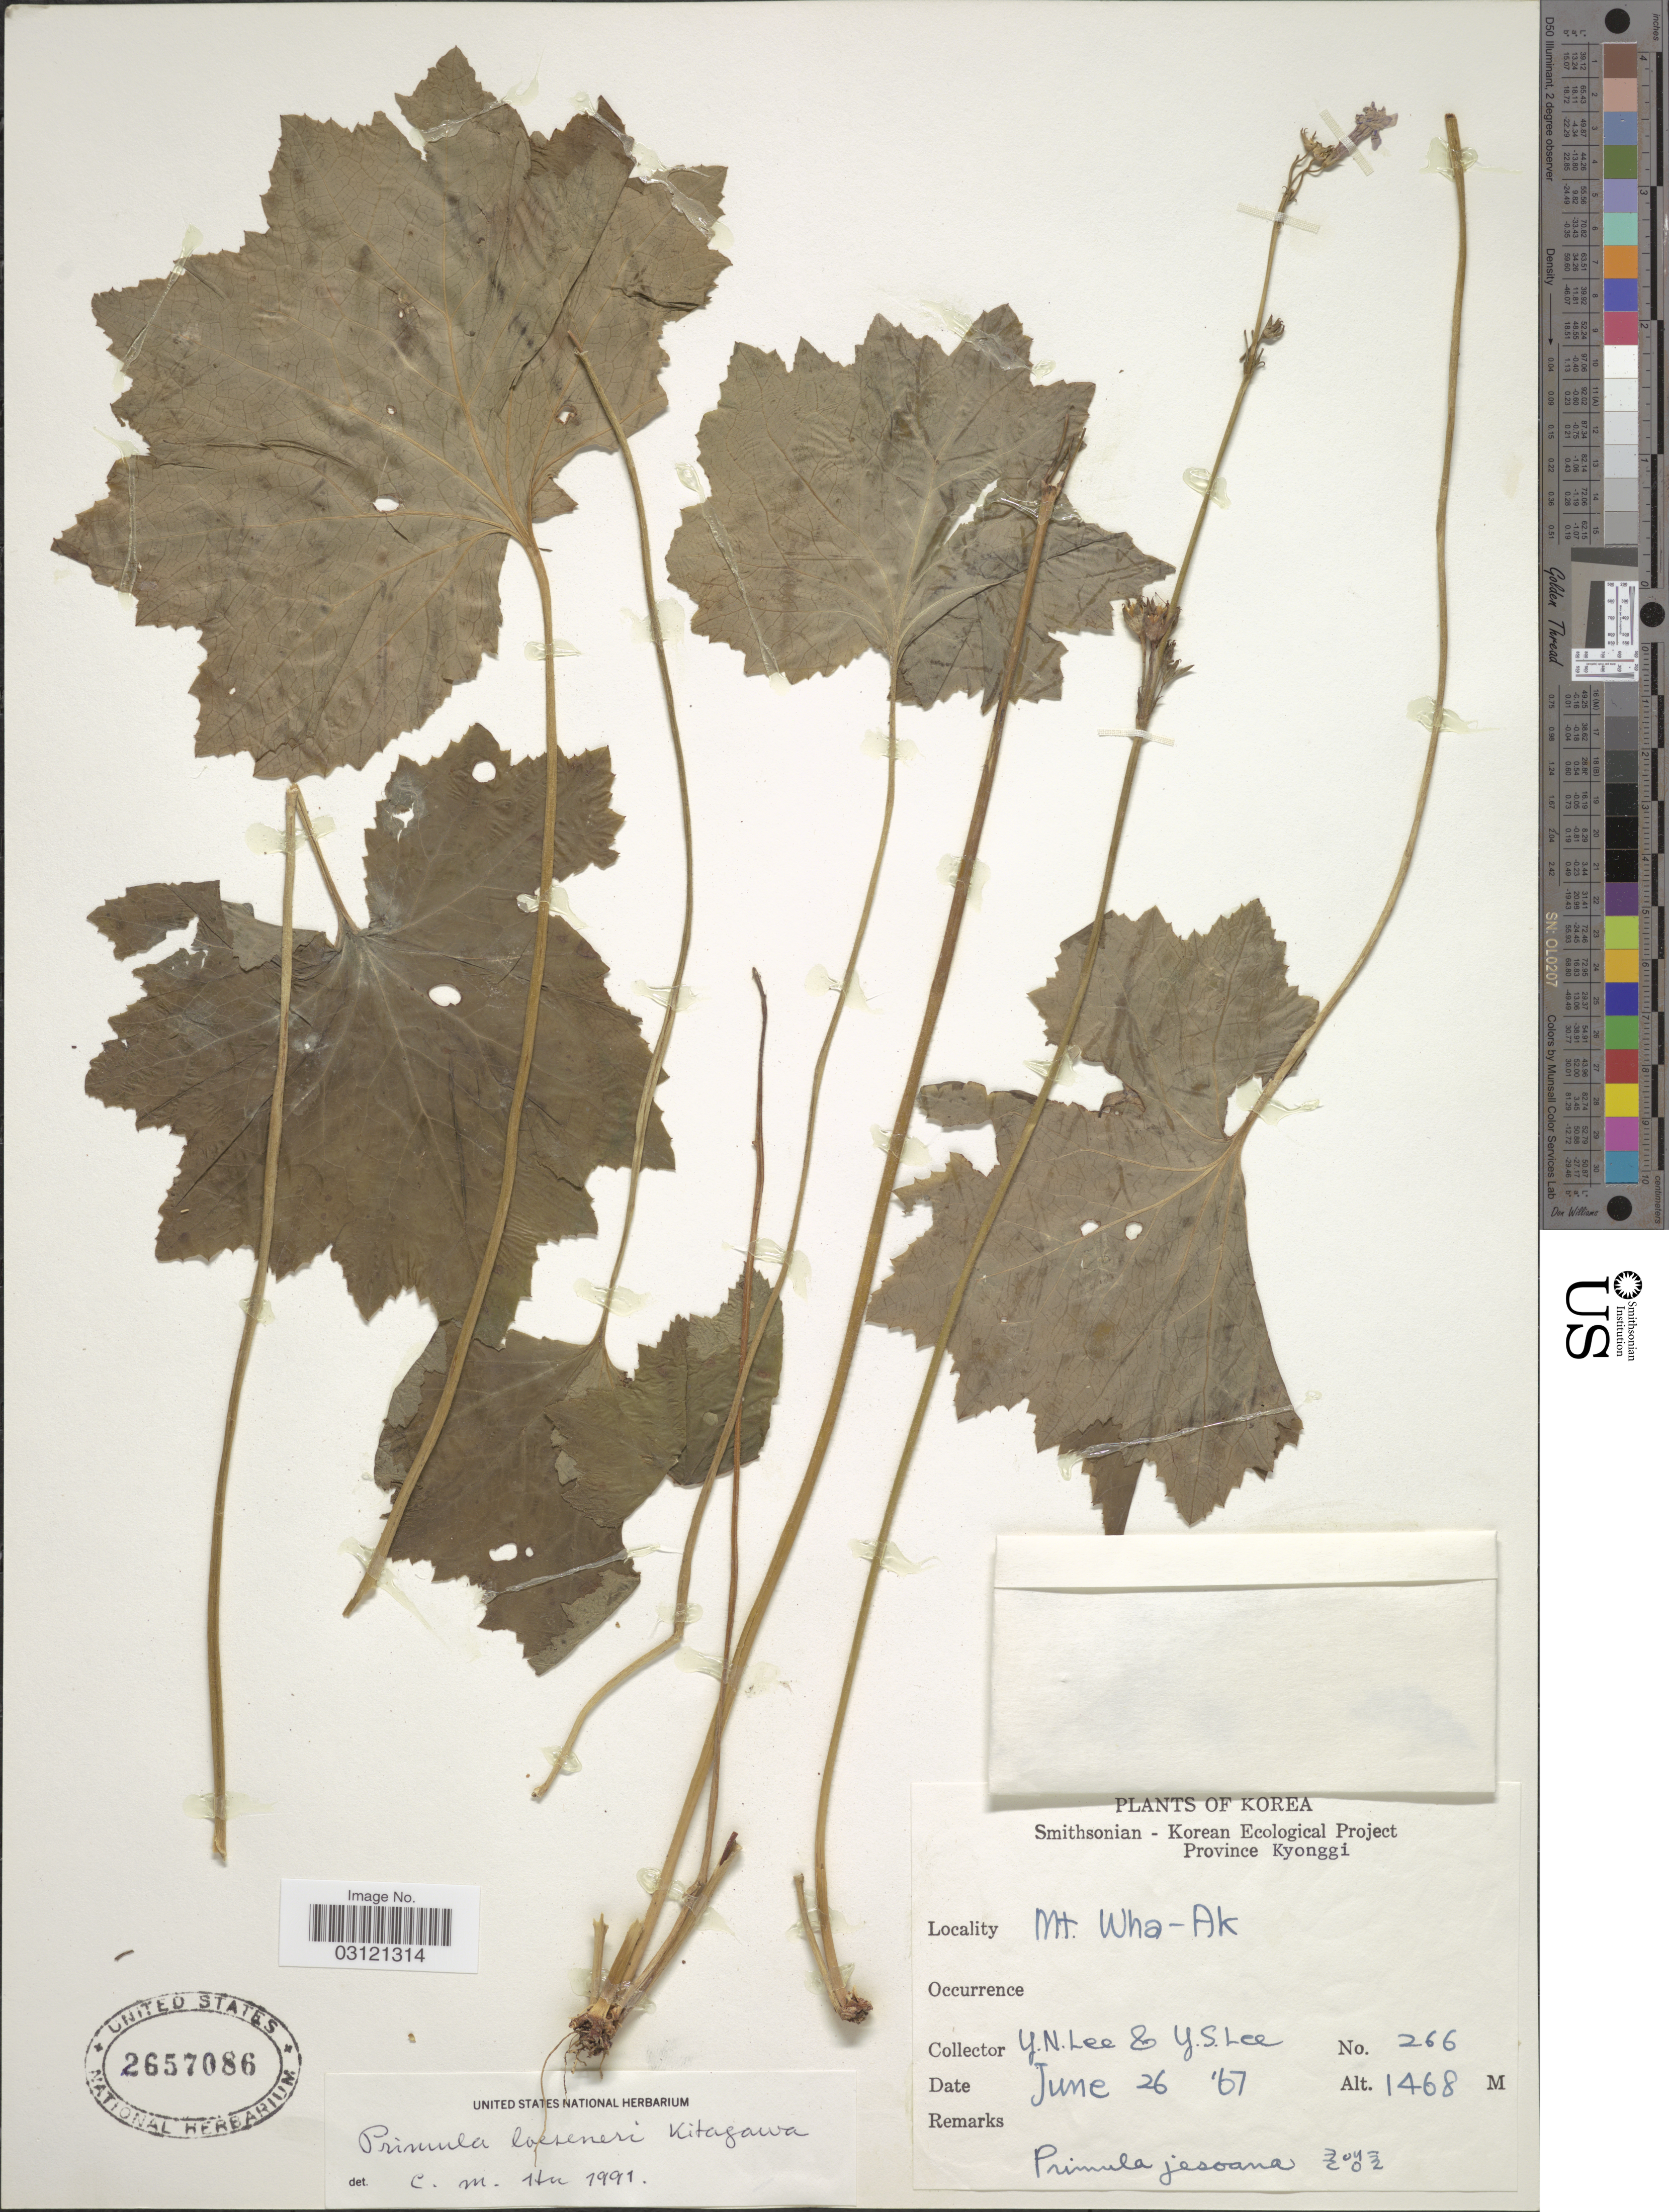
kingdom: Plantae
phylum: Tracheophyta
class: Magnoliopsida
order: Ericales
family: Primulaceae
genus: Primula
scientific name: Primula jesoana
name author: Miq.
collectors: Y. N. Lee & Y. S. Lee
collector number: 266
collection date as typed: Transcribed d/m/y: 26/6/67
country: South Korea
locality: Mt. Wha-Ak, Province Kyonggi.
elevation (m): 1468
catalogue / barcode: US 2657086